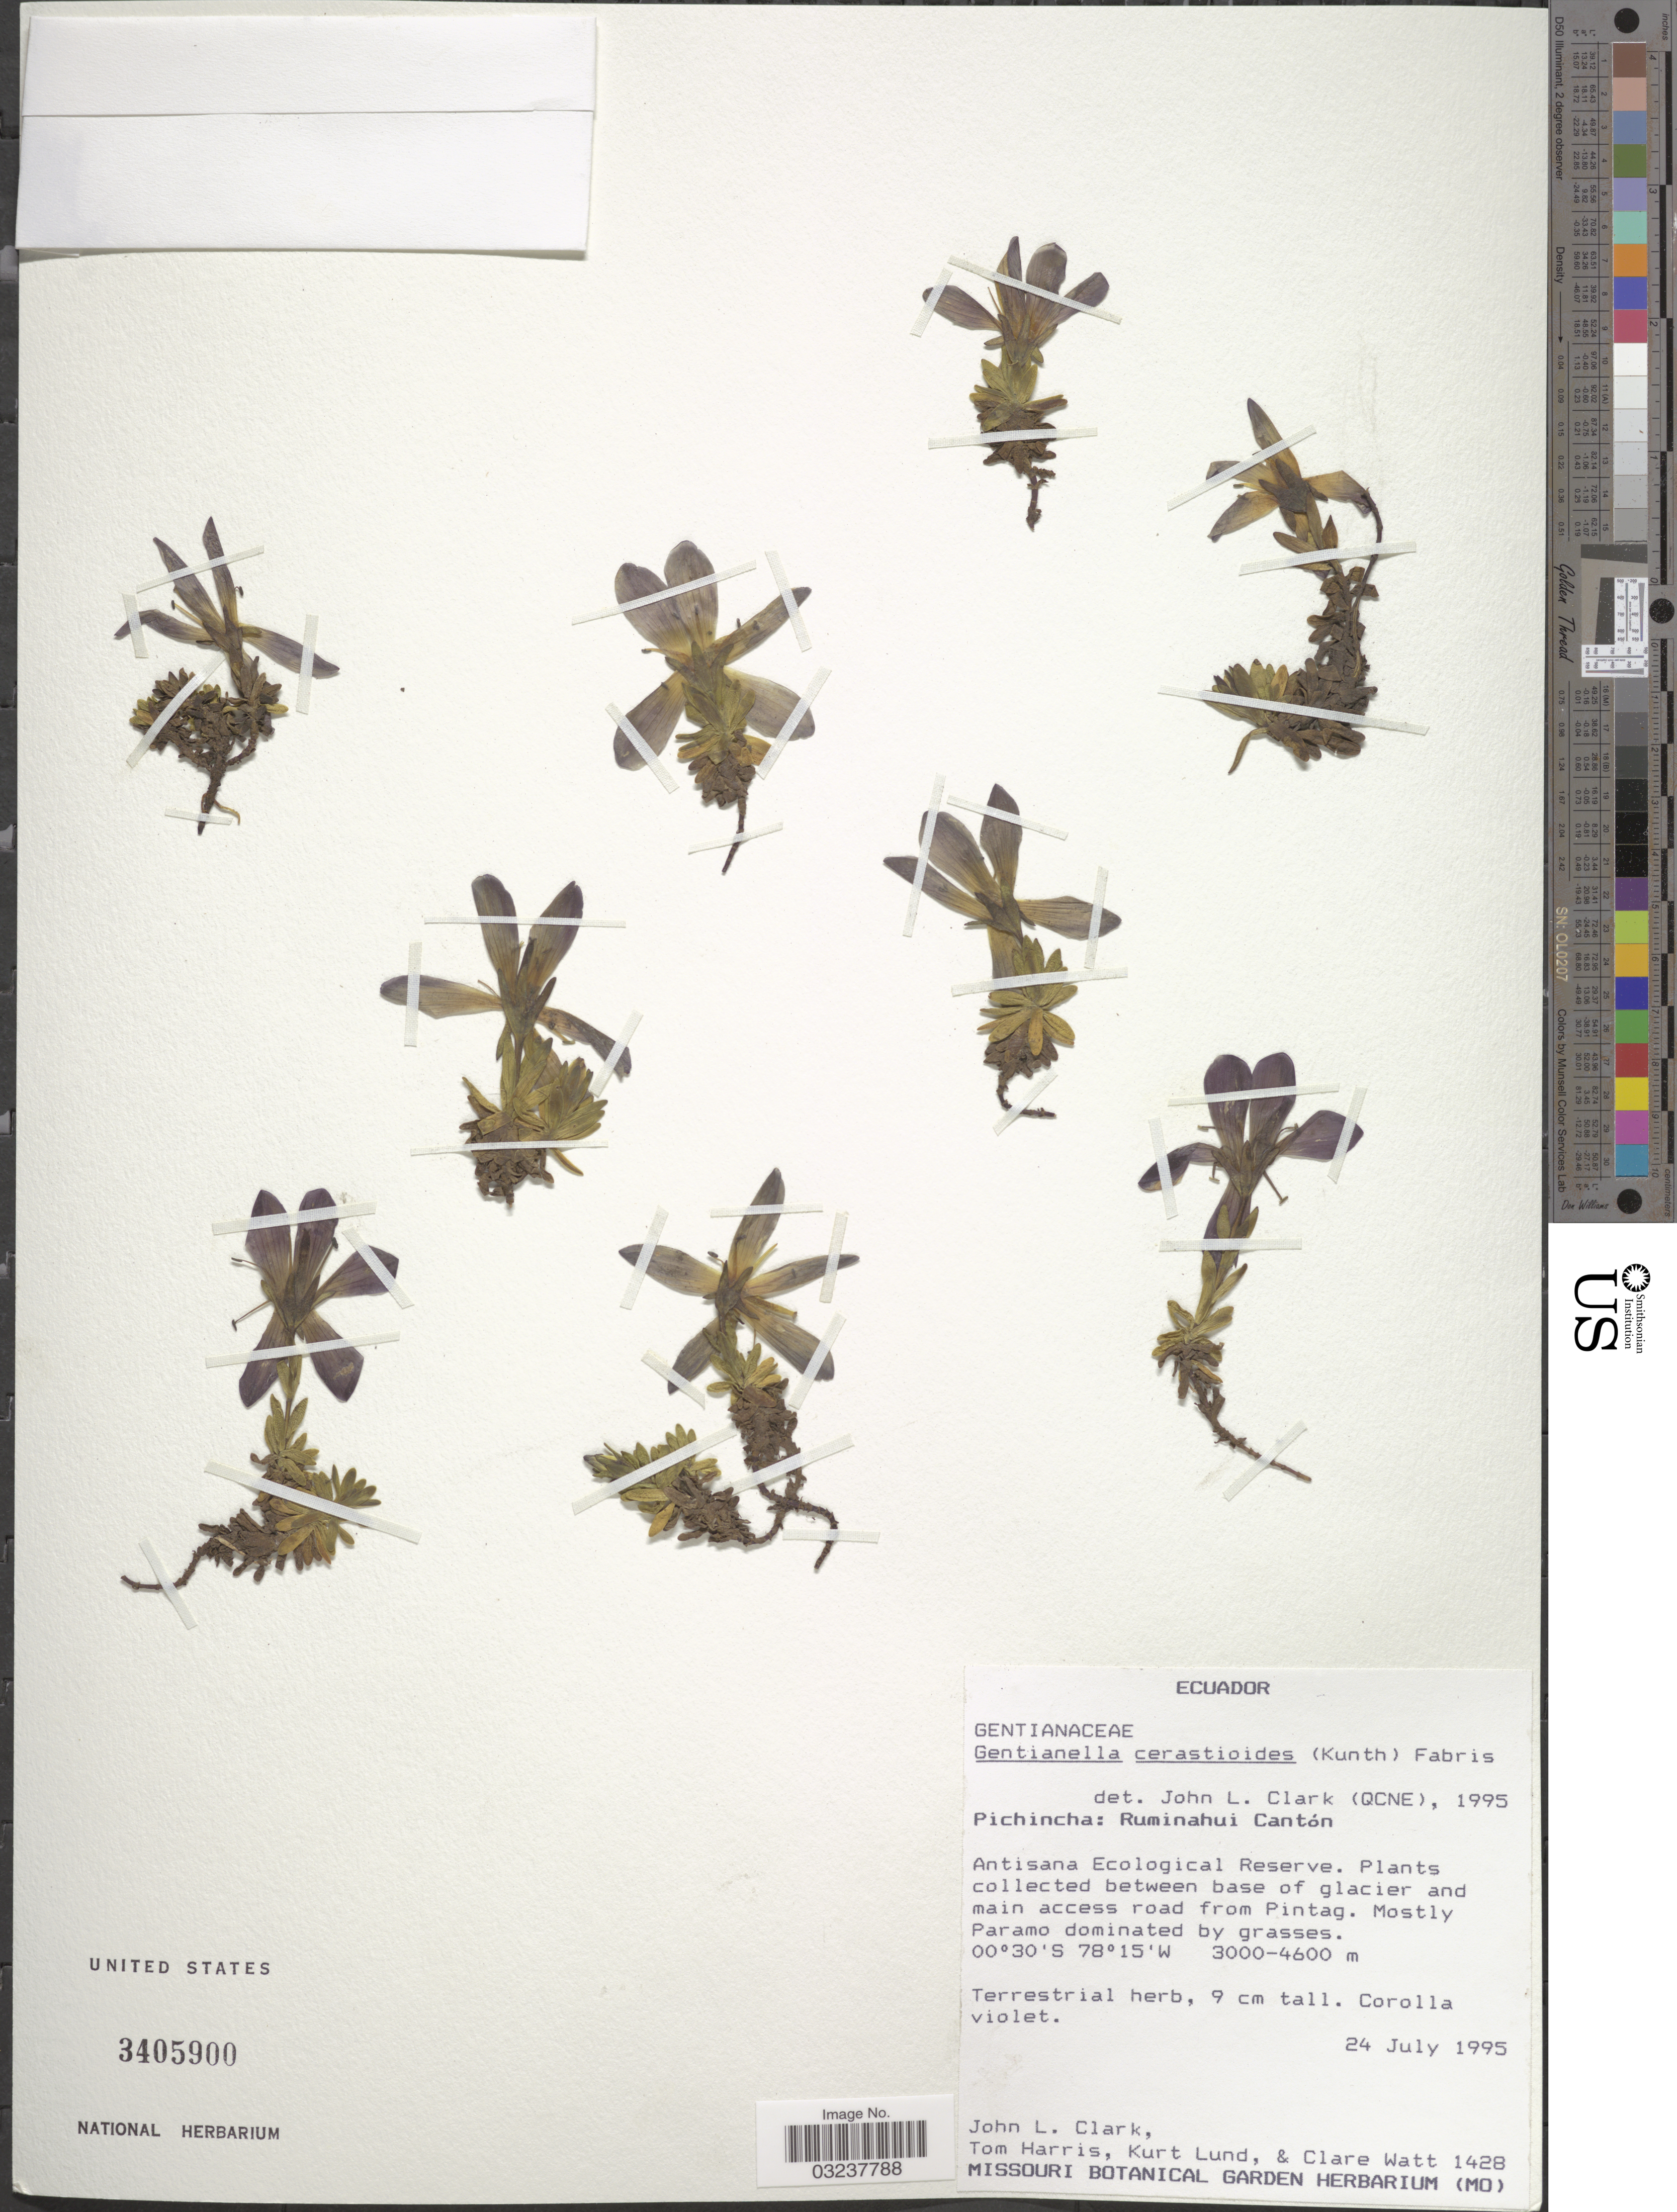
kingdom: Plantae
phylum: Tracheophyta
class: Magnoliopsida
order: Gentianales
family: Gentianaceae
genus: Gentianella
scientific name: Gentianella cerastioides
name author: (Kunth) Fabris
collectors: J. L. Clark, T. Harris, K. Lund & C. Watt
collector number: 1428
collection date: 1995-07-24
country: Ecuador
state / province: Pichincha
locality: Ruminahui Cantón, Antisana Ecological Reserve. Plants collected between base of glacier and main access road from Pintag.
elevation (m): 3000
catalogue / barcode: US 3405900